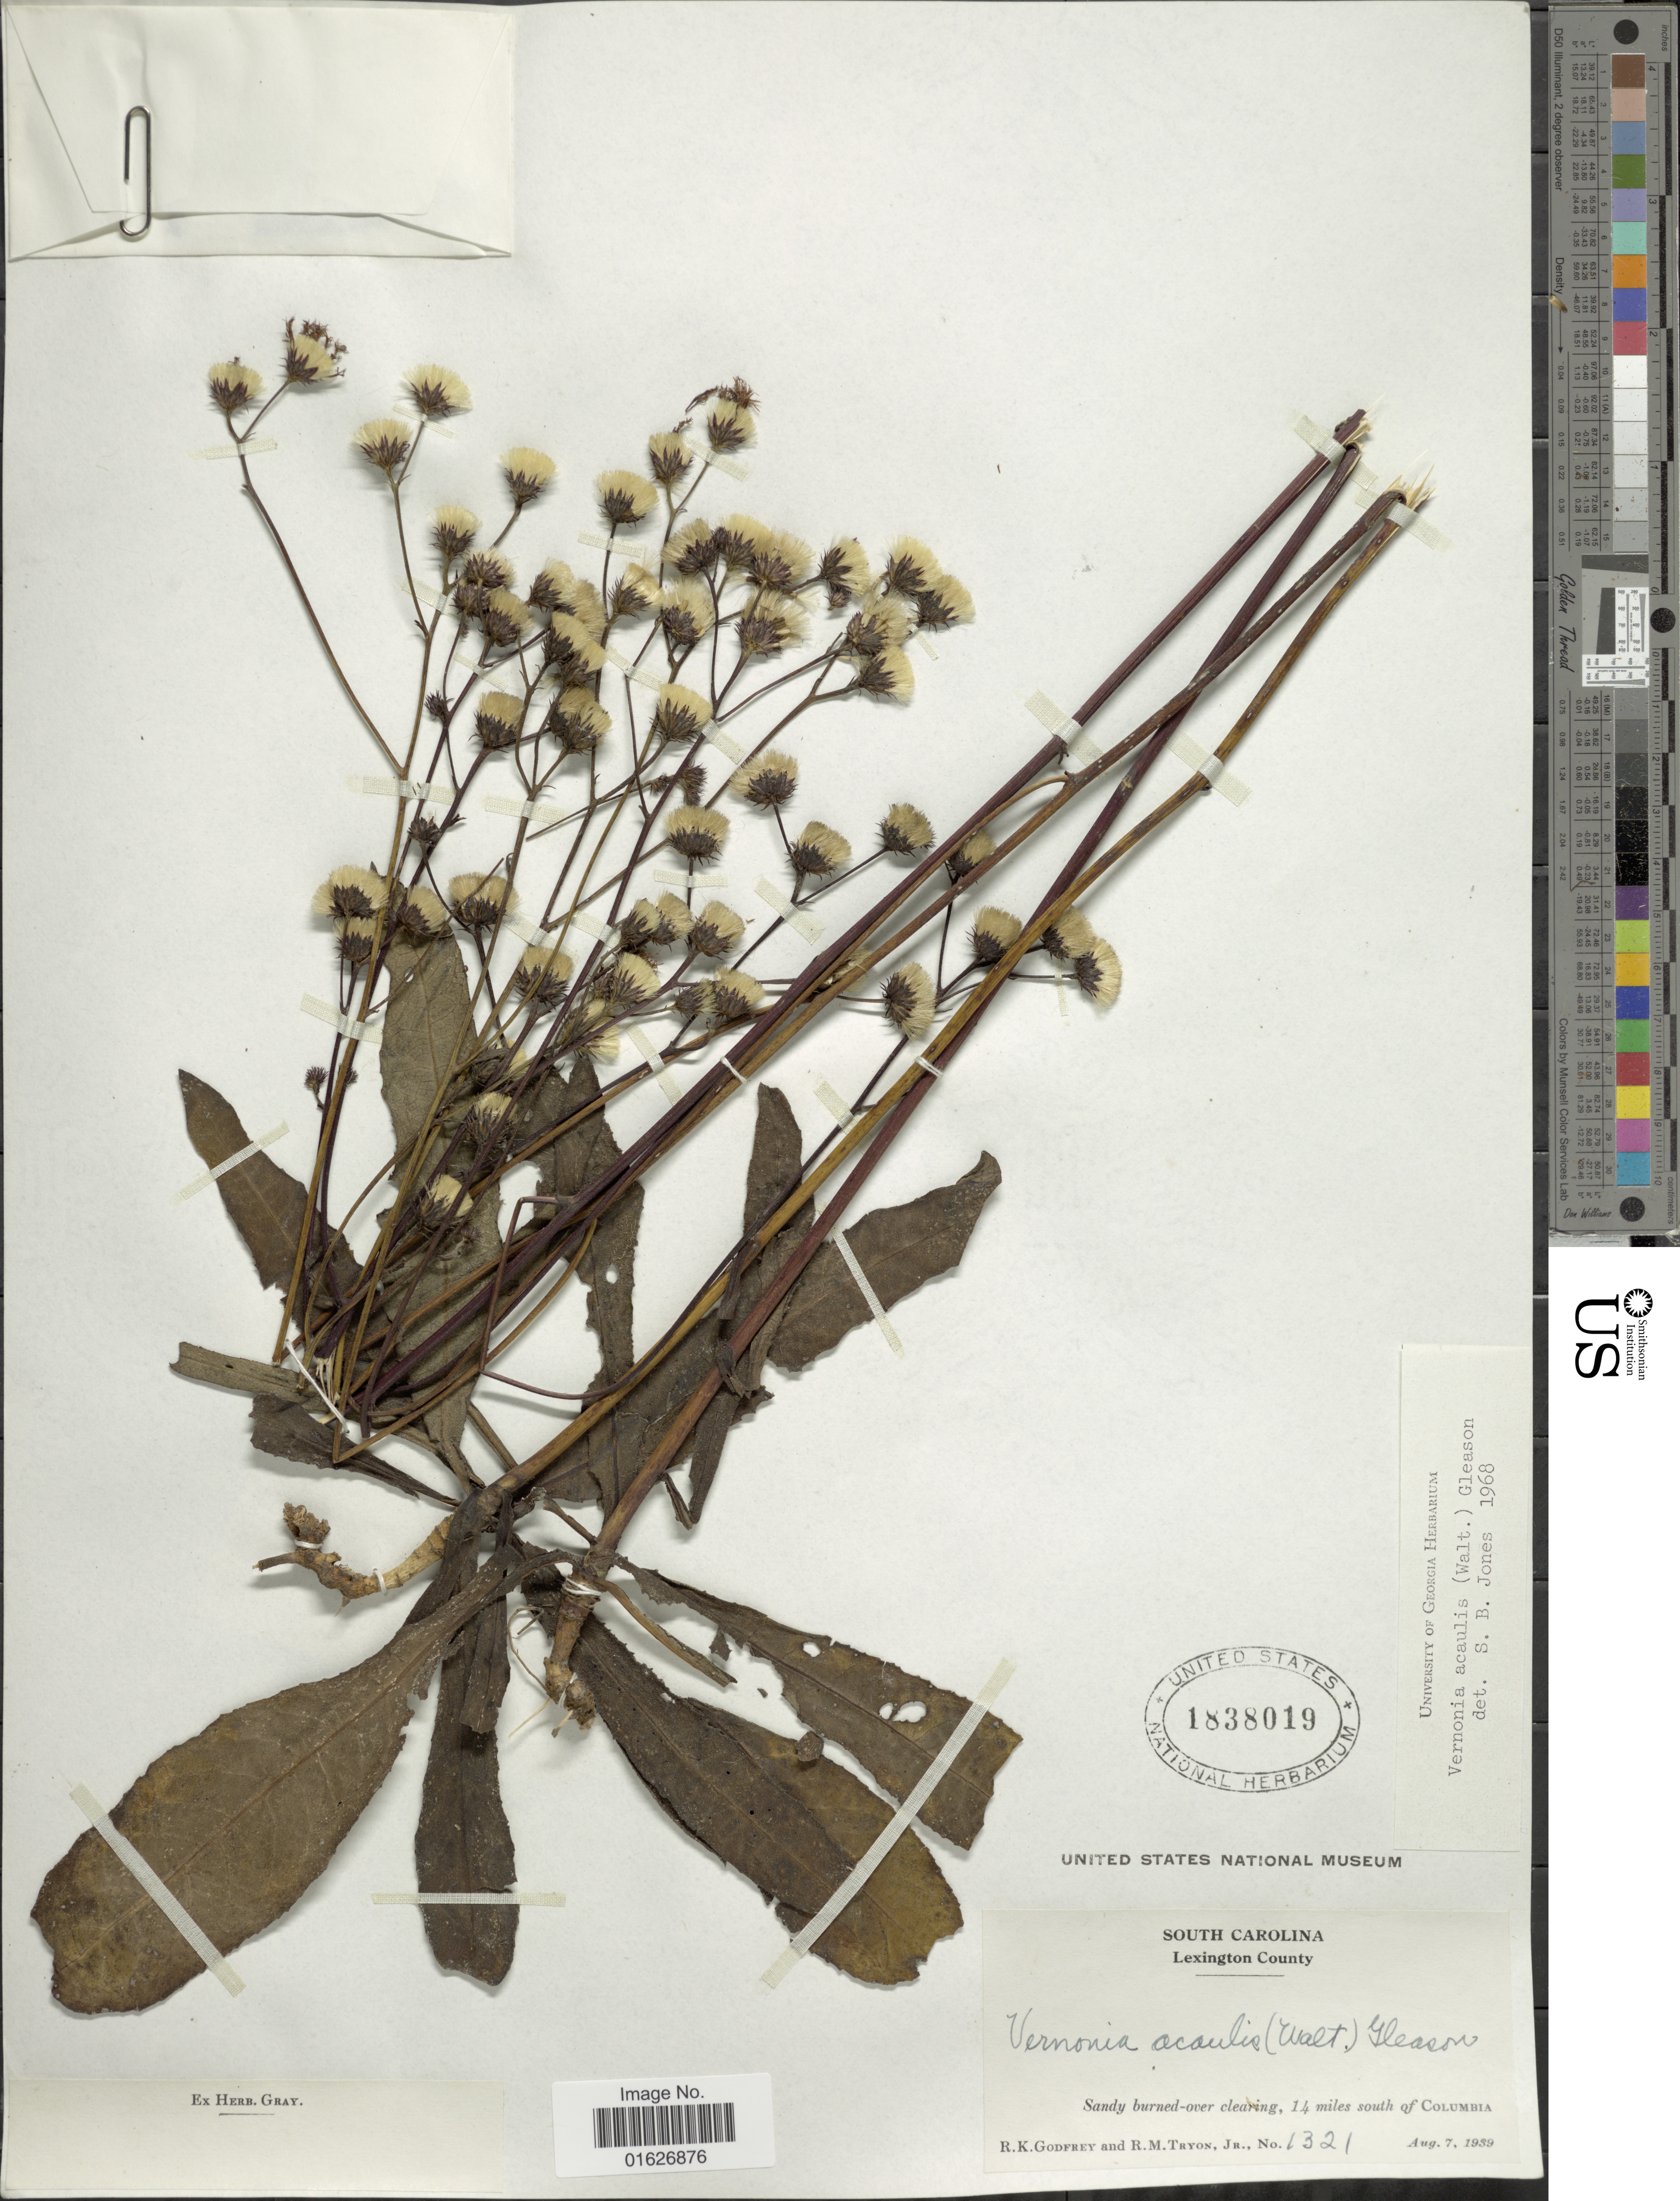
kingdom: Plantae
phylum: Tracheophyta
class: Magnoliopsida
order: Asterales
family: Asteraceae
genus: Vernonia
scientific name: Vernonia acaulis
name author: (Walter) Gleason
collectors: R. K. Godfrey & R. M. Tryon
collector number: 1321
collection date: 1939-08-07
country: United States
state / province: South Carolina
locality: Lexington County, sandy burned-ober clearing, 14 miles of Columbia.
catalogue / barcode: US 1838019